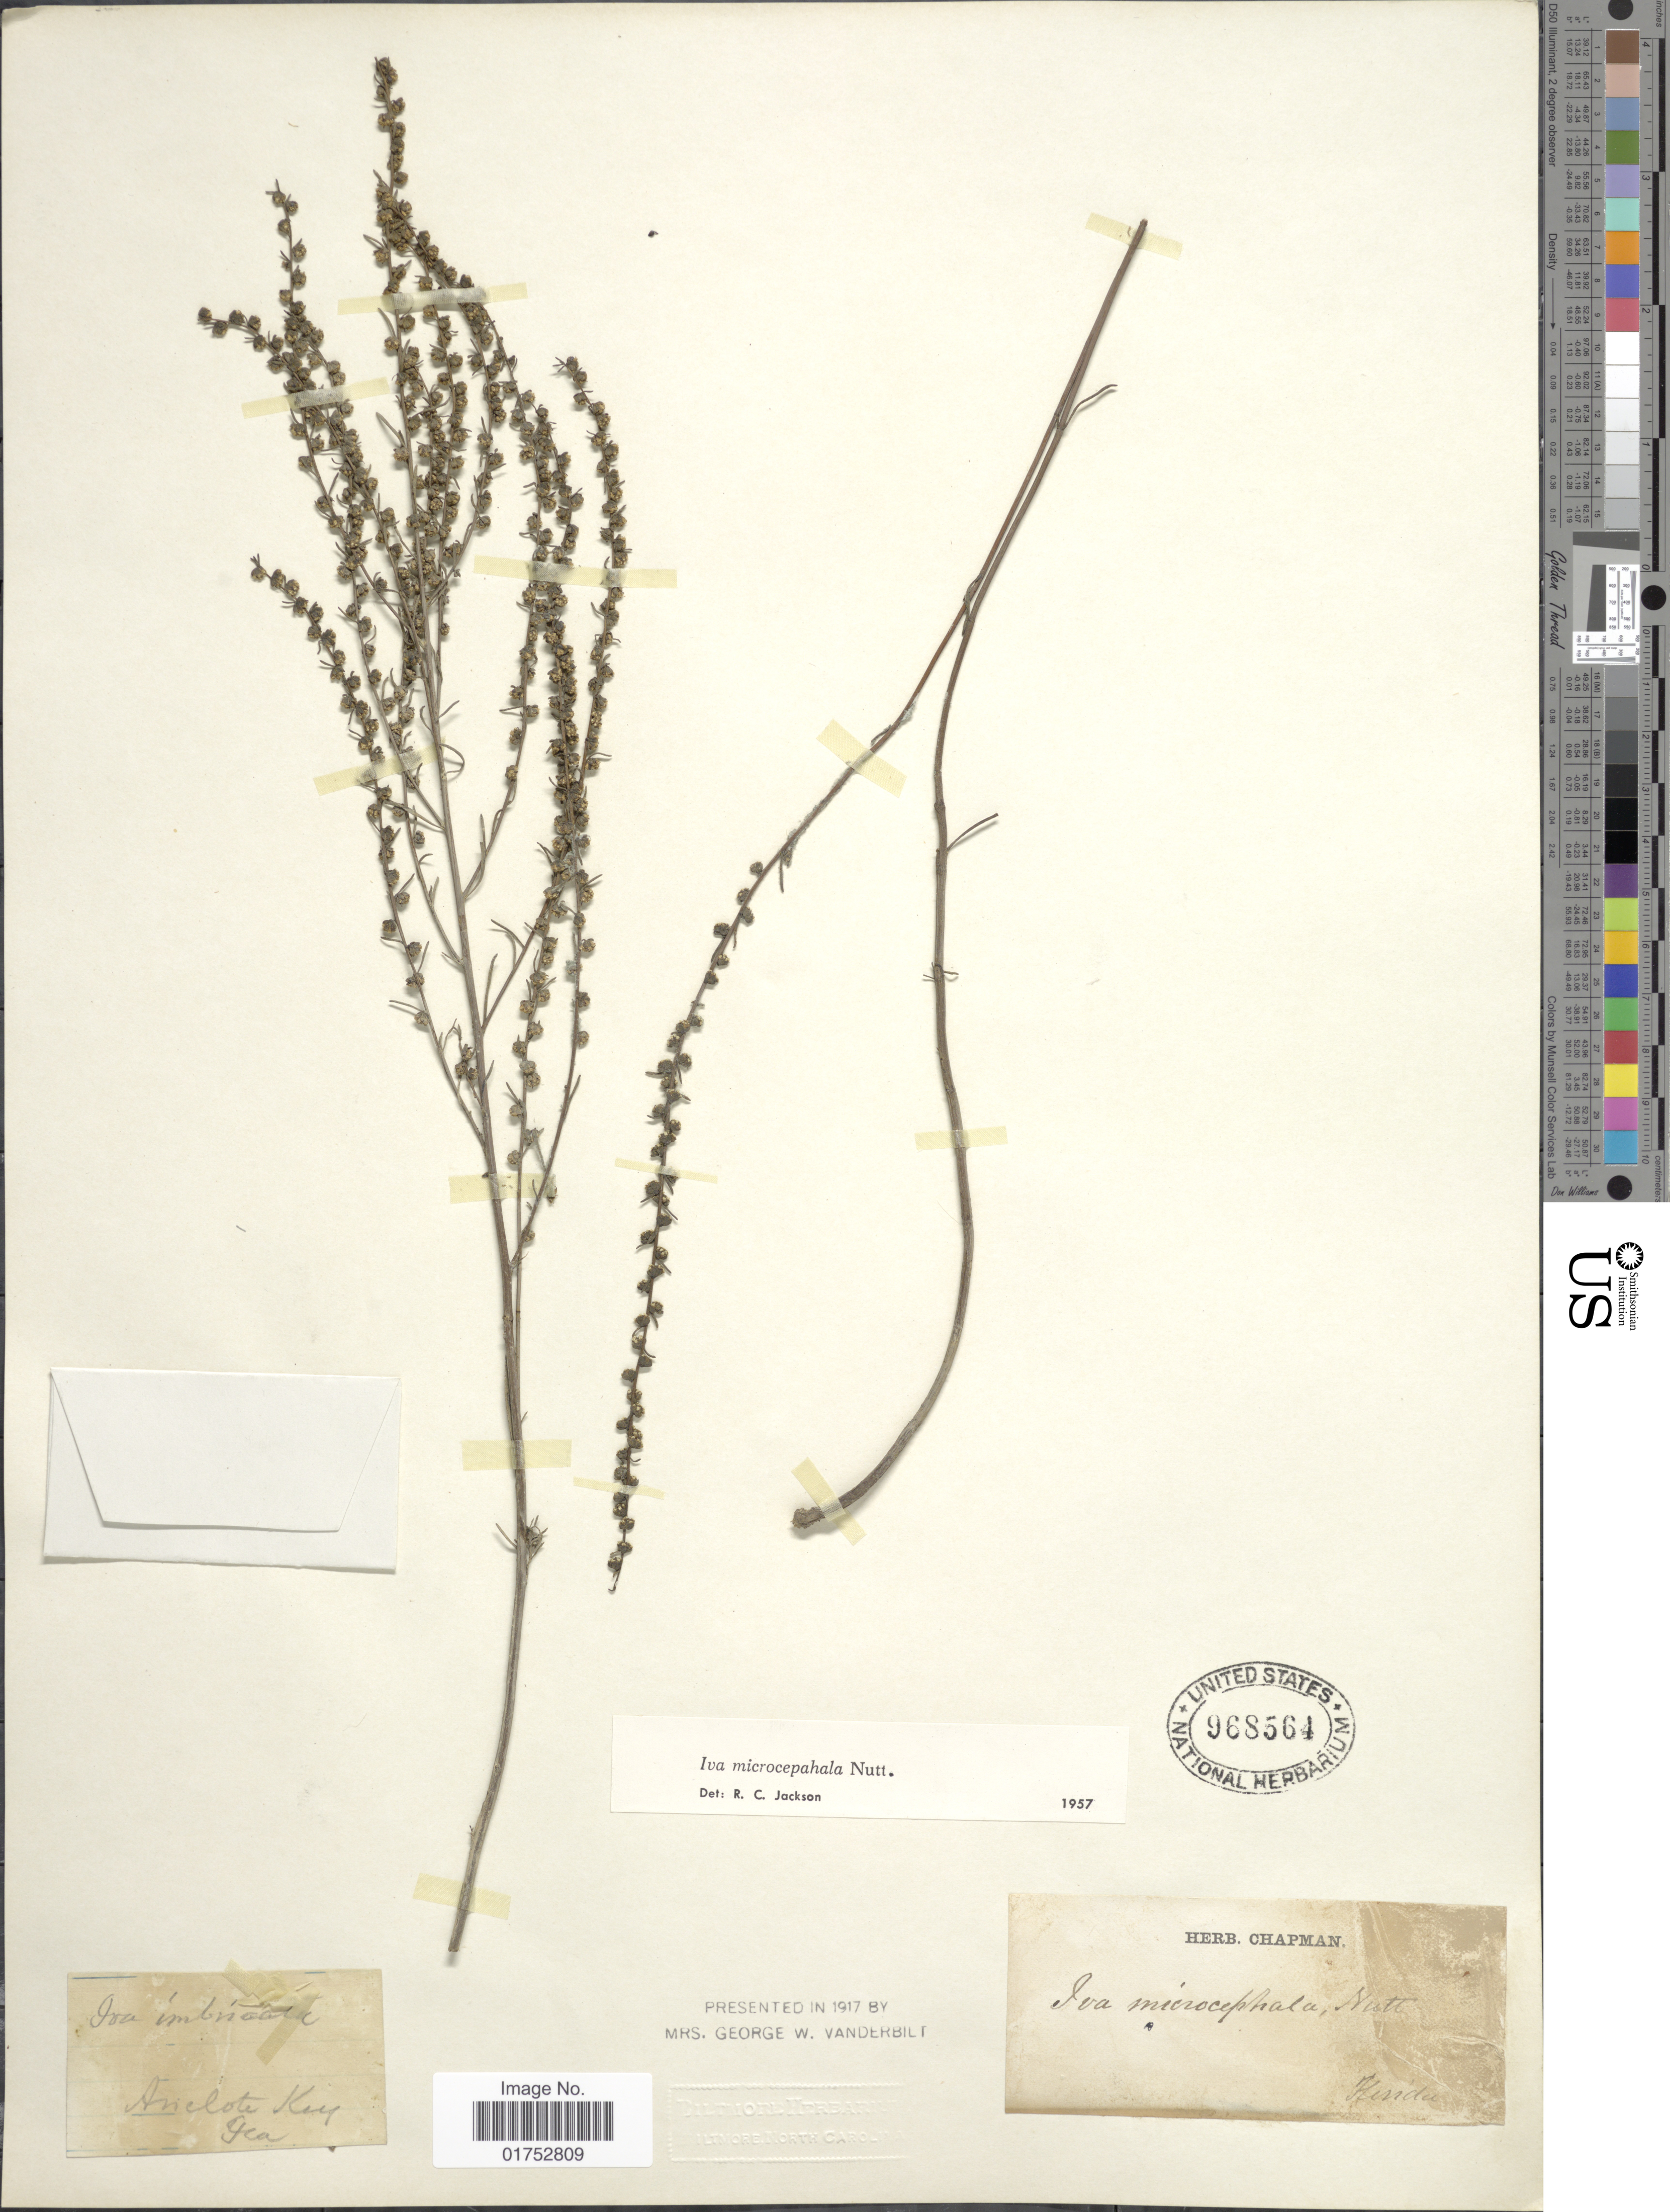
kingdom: Plantae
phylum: Tracheophyta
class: Magnoliopsida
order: Asterales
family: Asteraceae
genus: Iva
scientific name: Iva microcephala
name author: Nutt.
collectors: ex herb. Chapman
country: United States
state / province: Florida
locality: Anclote Key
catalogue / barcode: US 968564